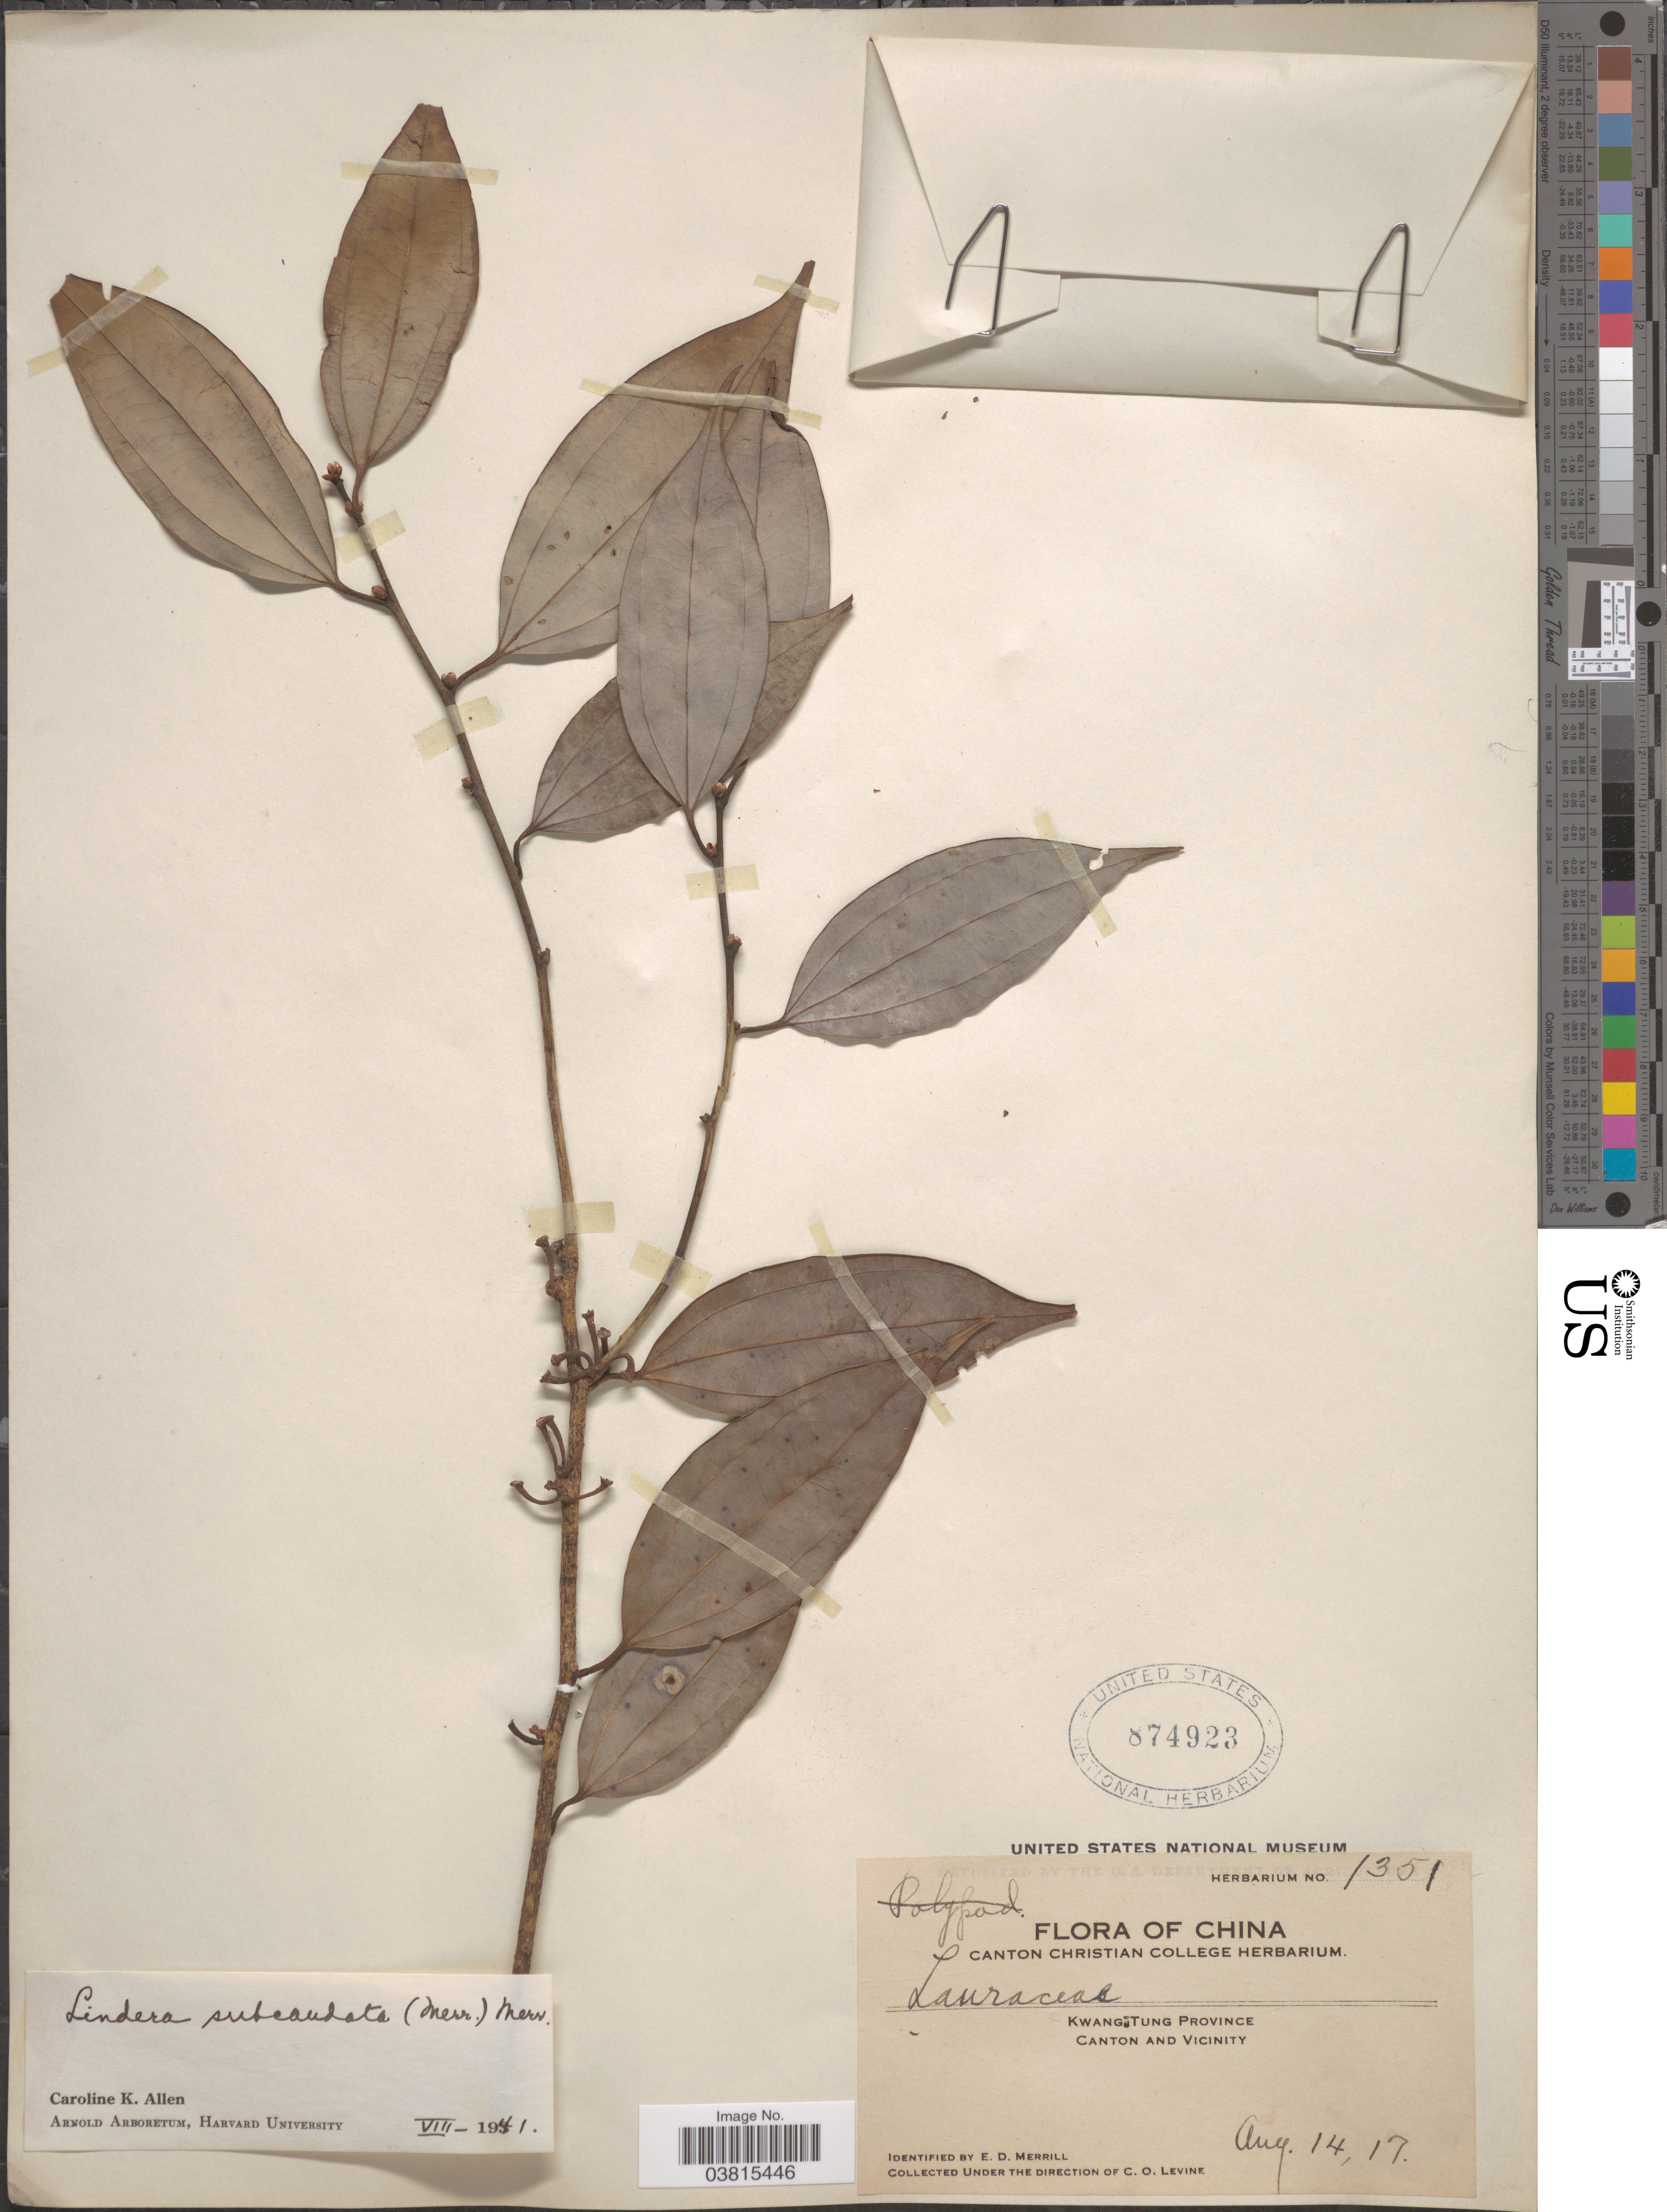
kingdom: Plantae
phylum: Tracheophyta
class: Magnoliopsida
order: Laurales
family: Lauraceae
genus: Lindera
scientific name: Lindera subcaudata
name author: Merr.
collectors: C. O. Levine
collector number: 1351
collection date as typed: Transcribed d/m/y: 14/8/17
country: China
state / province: Guangdong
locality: Kwangtung Province. Canton and vicinity.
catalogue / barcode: US 874923